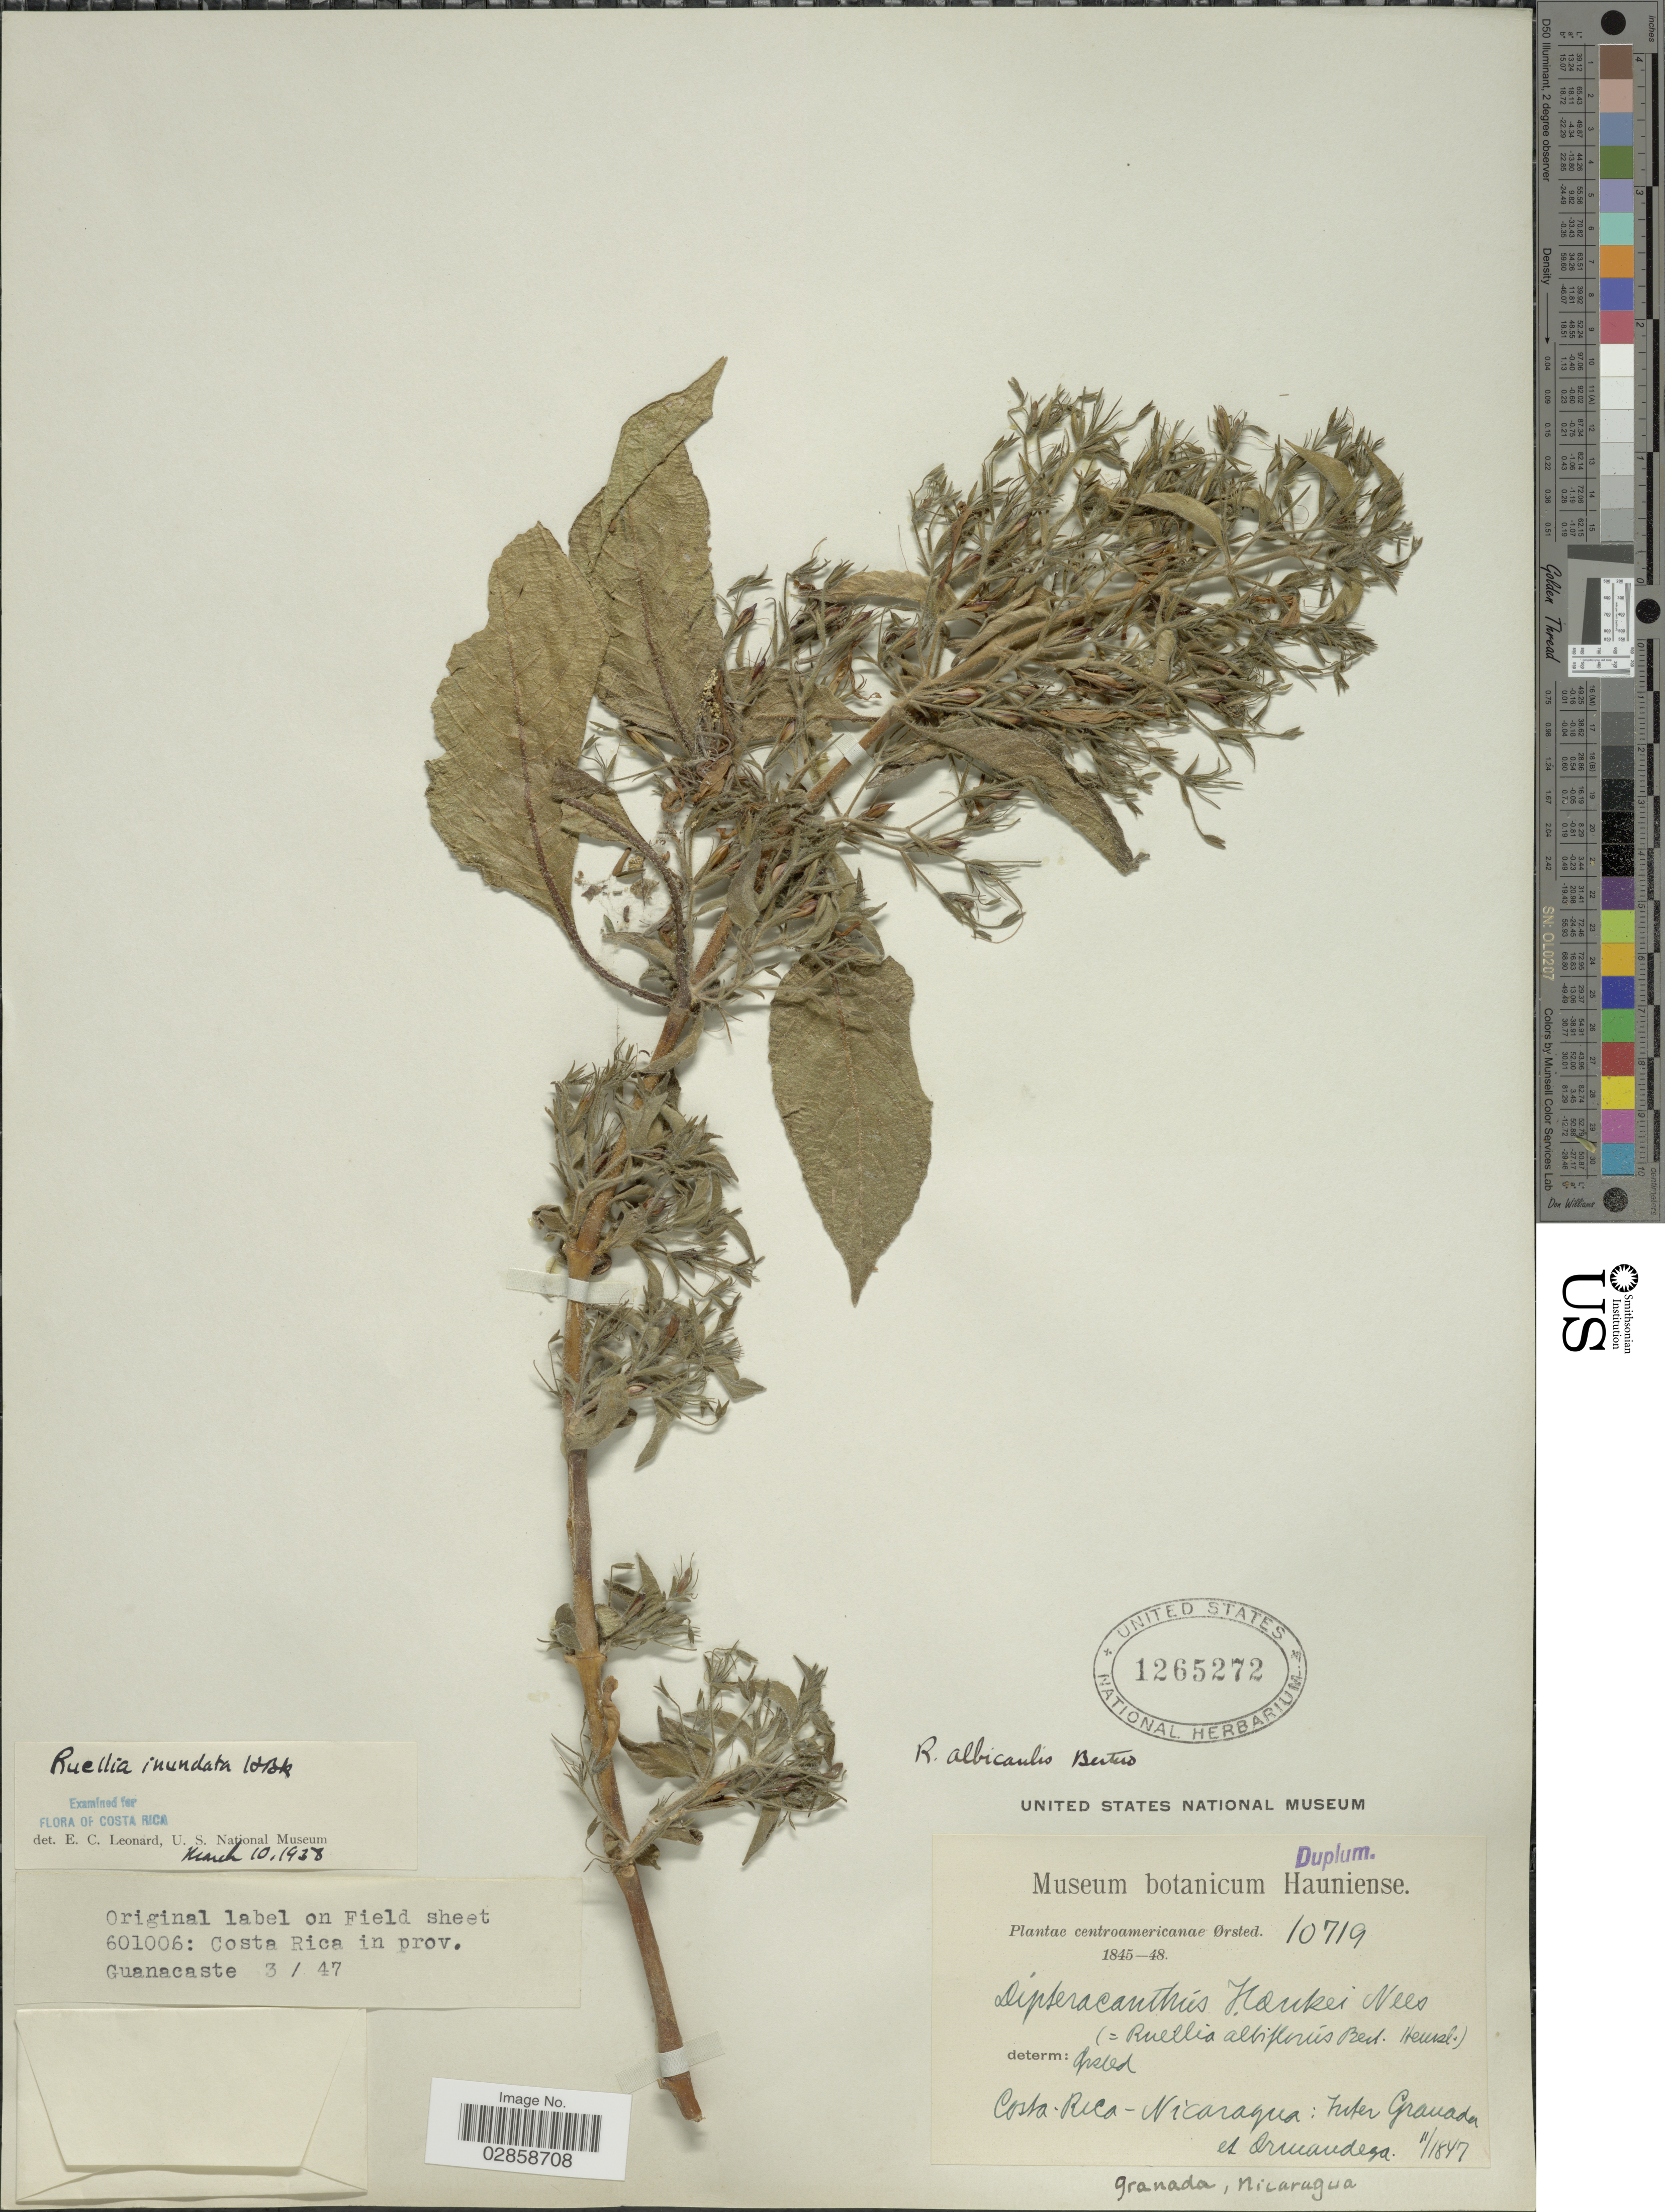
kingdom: Plantae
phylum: Tracheophyta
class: Magnoliopsida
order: Lamiales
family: Acanthaceae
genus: Ruellia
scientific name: Ruellia inundata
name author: Kunth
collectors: Ørsted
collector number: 10719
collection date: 1847-11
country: Nicaragua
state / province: Granada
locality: Inter Grenada et Chinandega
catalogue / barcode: US 1265272